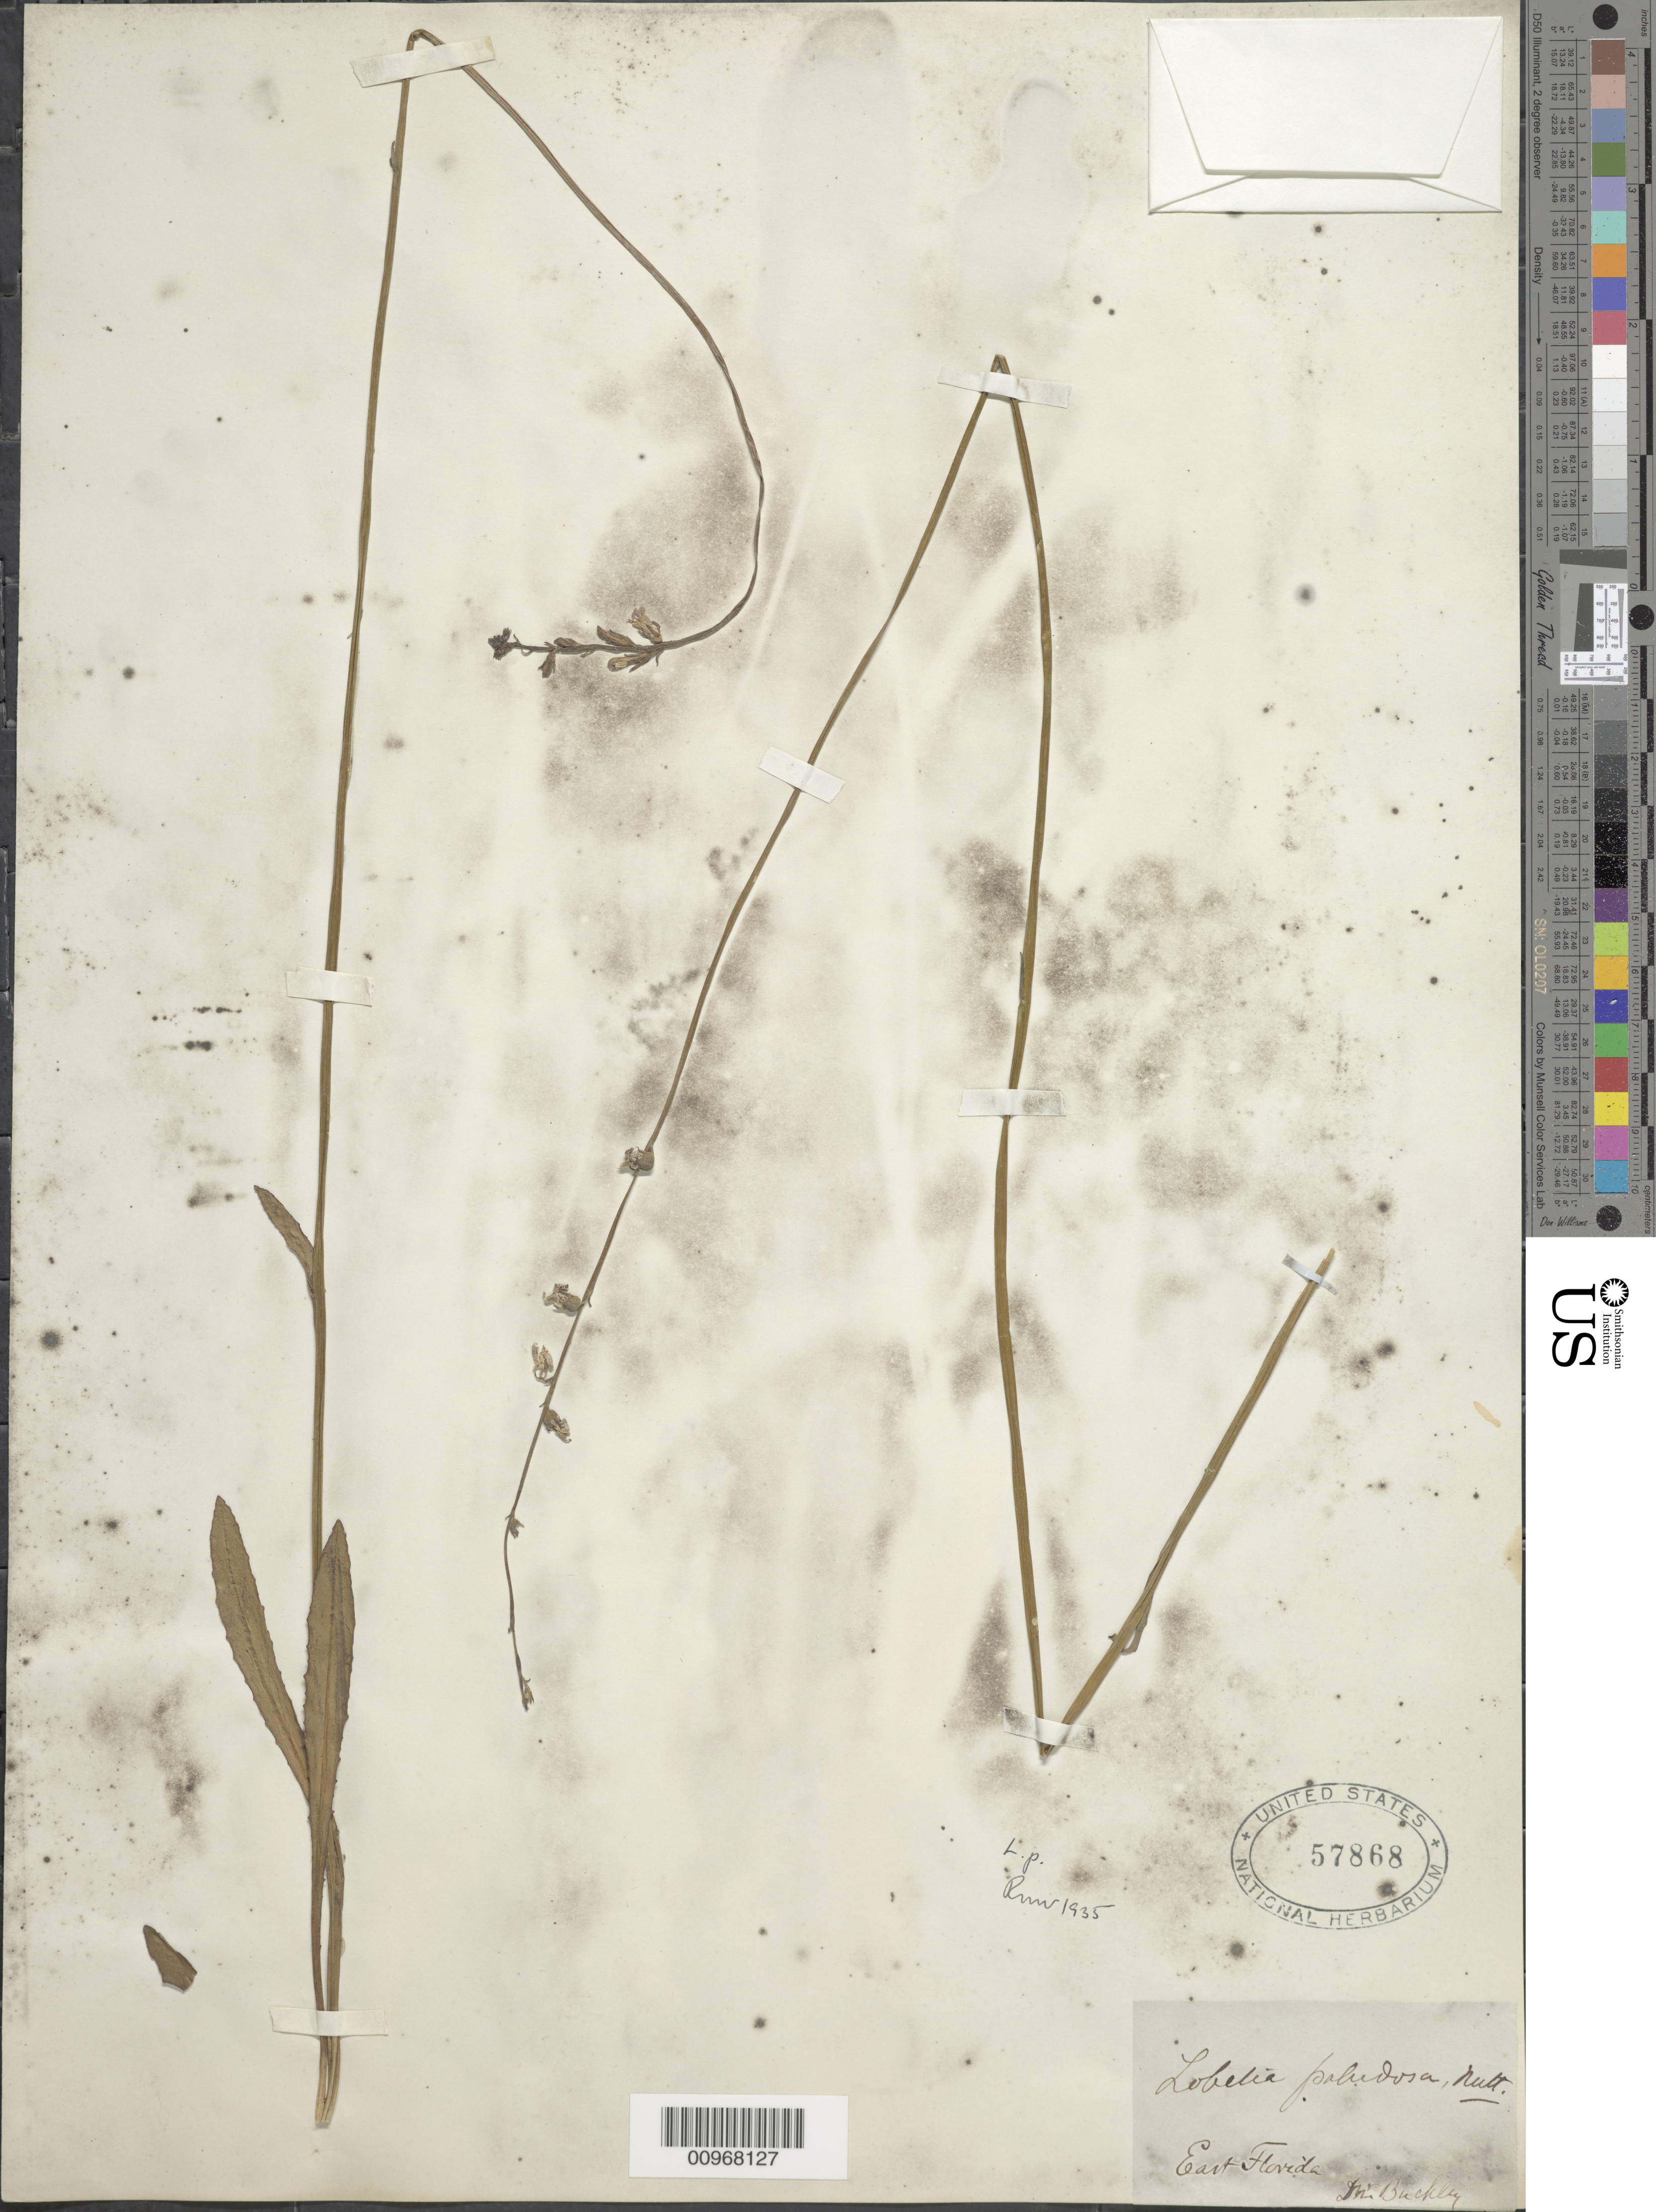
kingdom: Plantae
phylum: Tracheophyta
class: Magnoliopsida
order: Asterales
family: Campanulaceae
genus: Lobelia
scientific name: Lobelia paludosa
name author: Nutt.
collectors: S. B. Buckley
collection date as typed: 18--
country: United States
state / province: Florida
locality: West Florida.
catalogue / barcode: US 57868